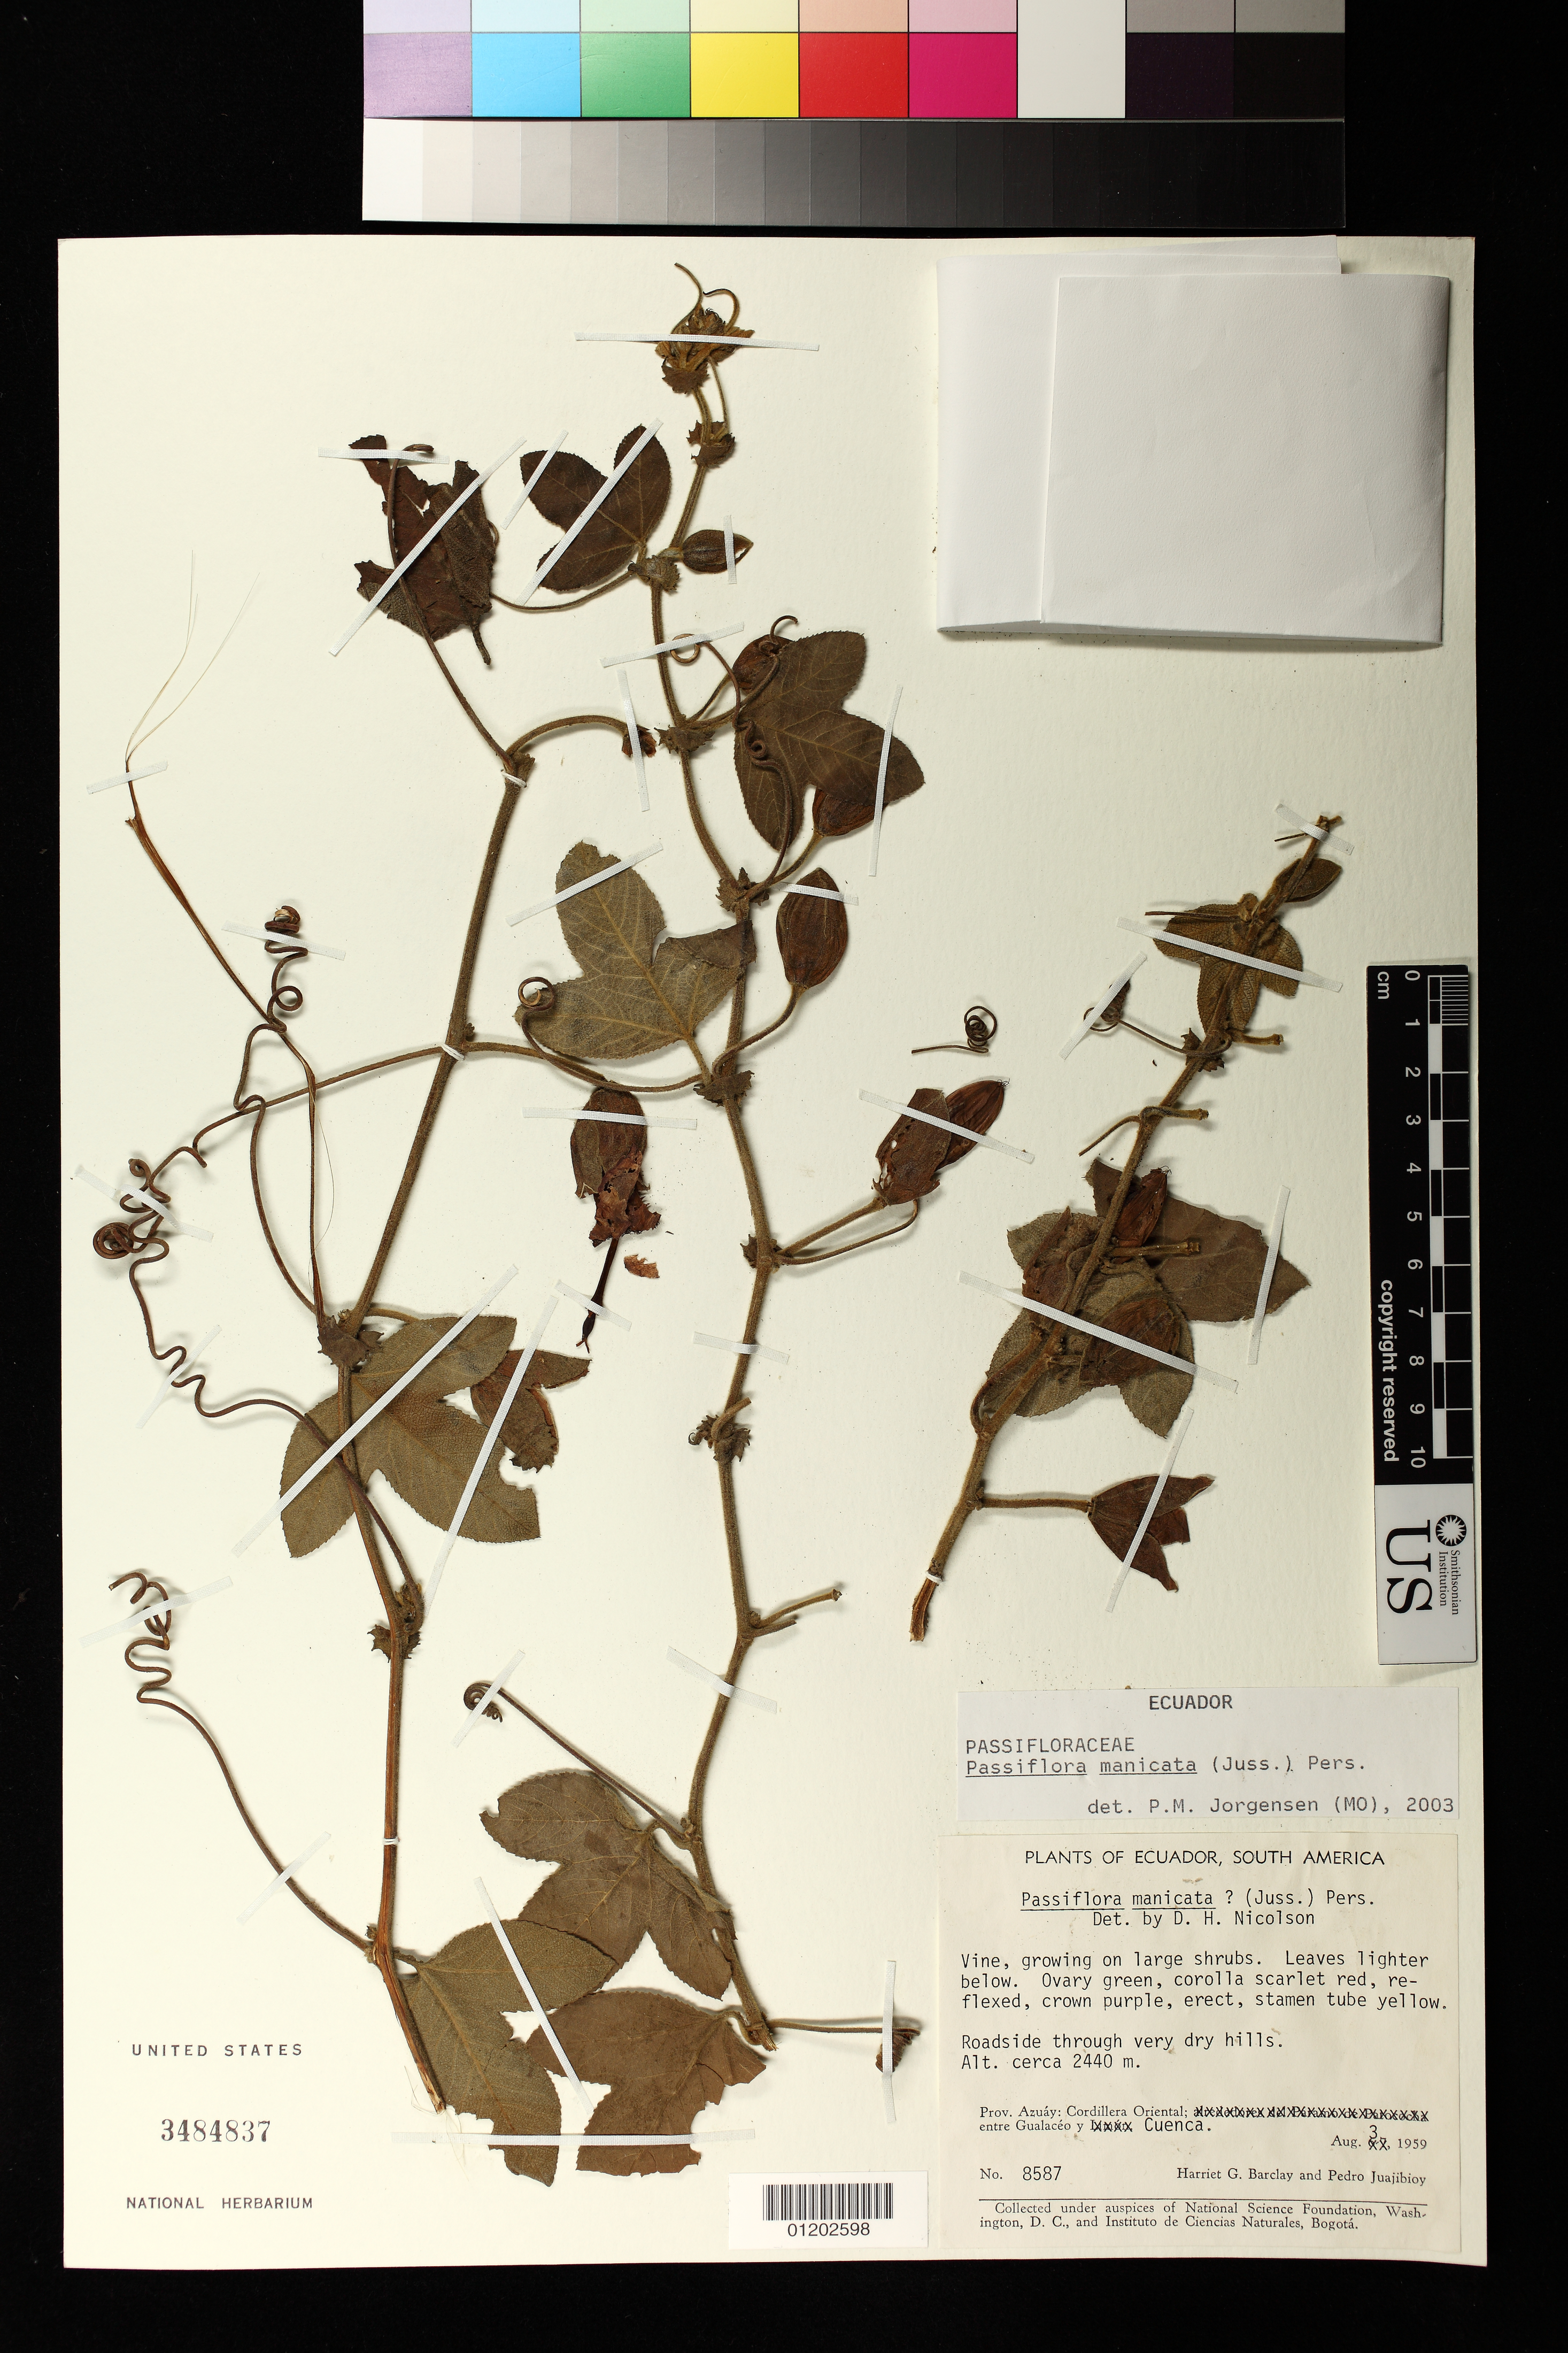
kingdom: Plantae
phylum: Tracheophyta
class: Magnoliopsida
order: Malpighiales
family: Passifloraceae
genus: Passiflora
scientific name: Passiflora manicata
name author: (Juss.) Pers.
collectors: H. G. Barclay & P. Juajibioy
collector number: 8587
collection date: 1959-08-03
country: Ecuador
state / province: Azuay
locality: Roadside through very dry hills. Cordillera Oriental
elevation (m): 2440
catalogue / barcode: US 3484837